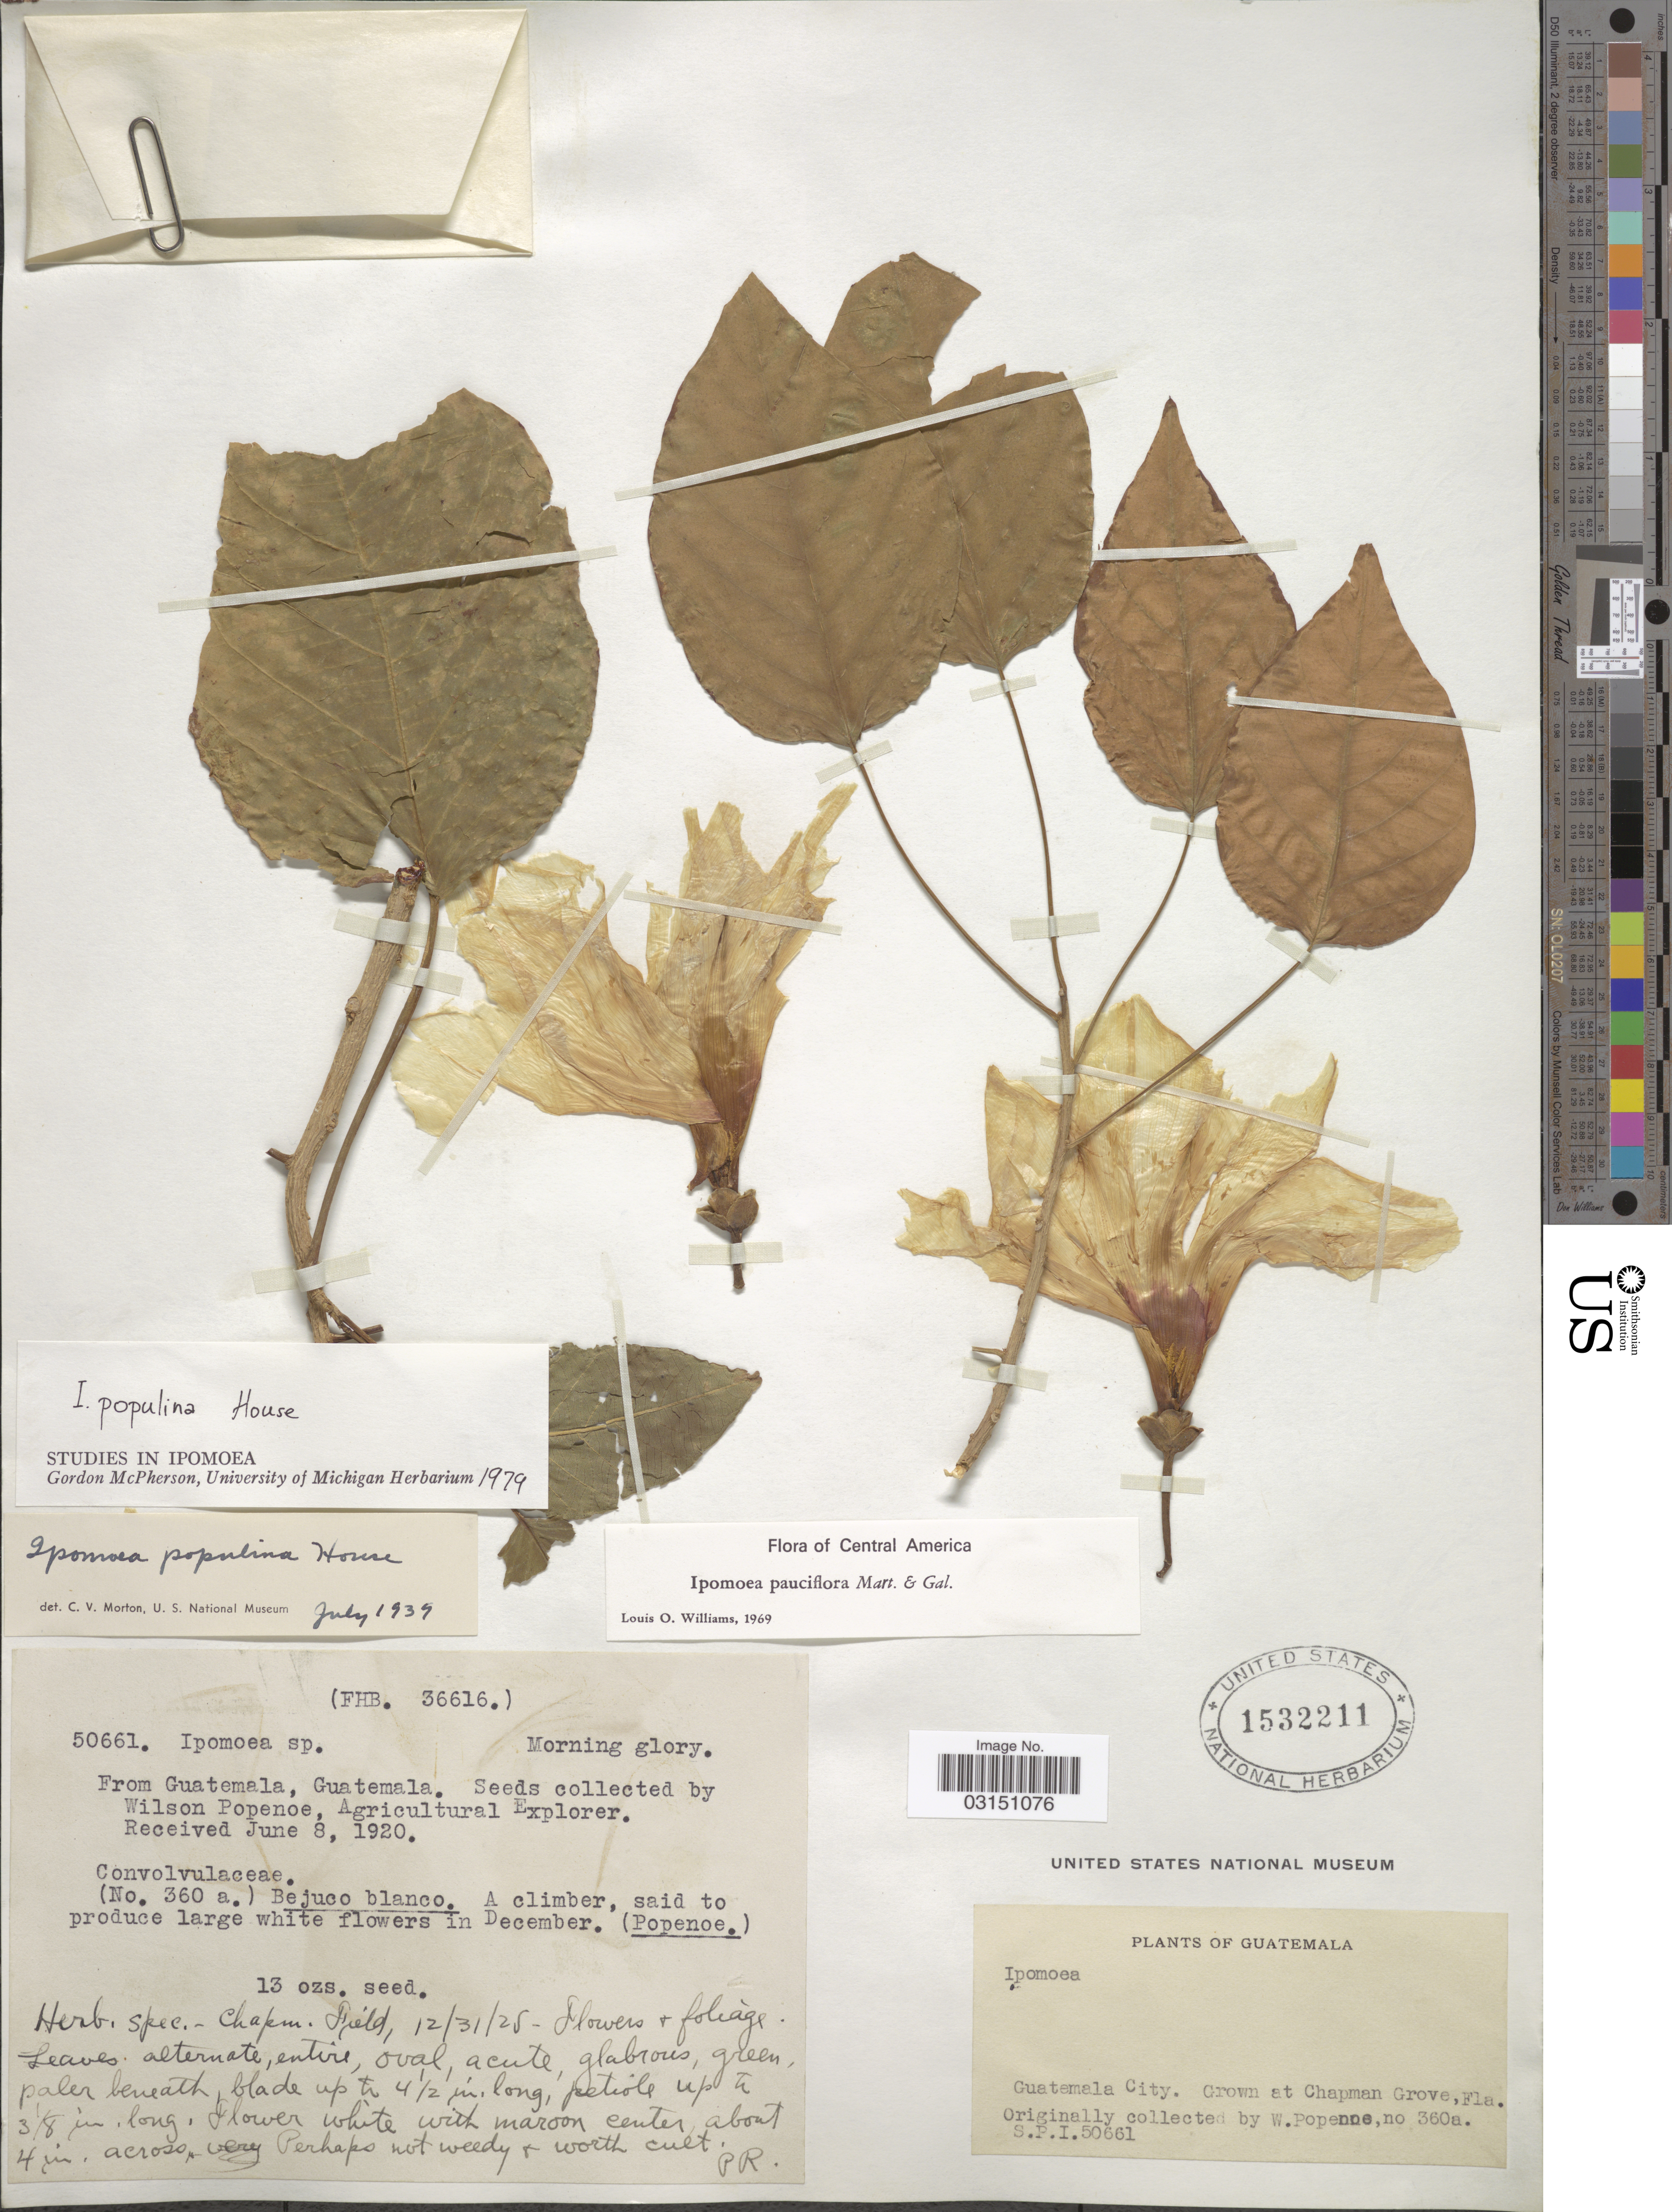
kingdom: Plantae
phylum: Tracheophyta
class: Magnoliopsida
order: Solanales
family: Convolvulaceae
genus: Ipomoea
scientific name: Ipomoea populina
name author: House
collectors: W. Popenoe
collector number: S.P.I. 50661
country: United States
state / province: Florida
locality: Grown at Chapman Grove, seeds from Guatemala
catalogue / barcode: US 1532211